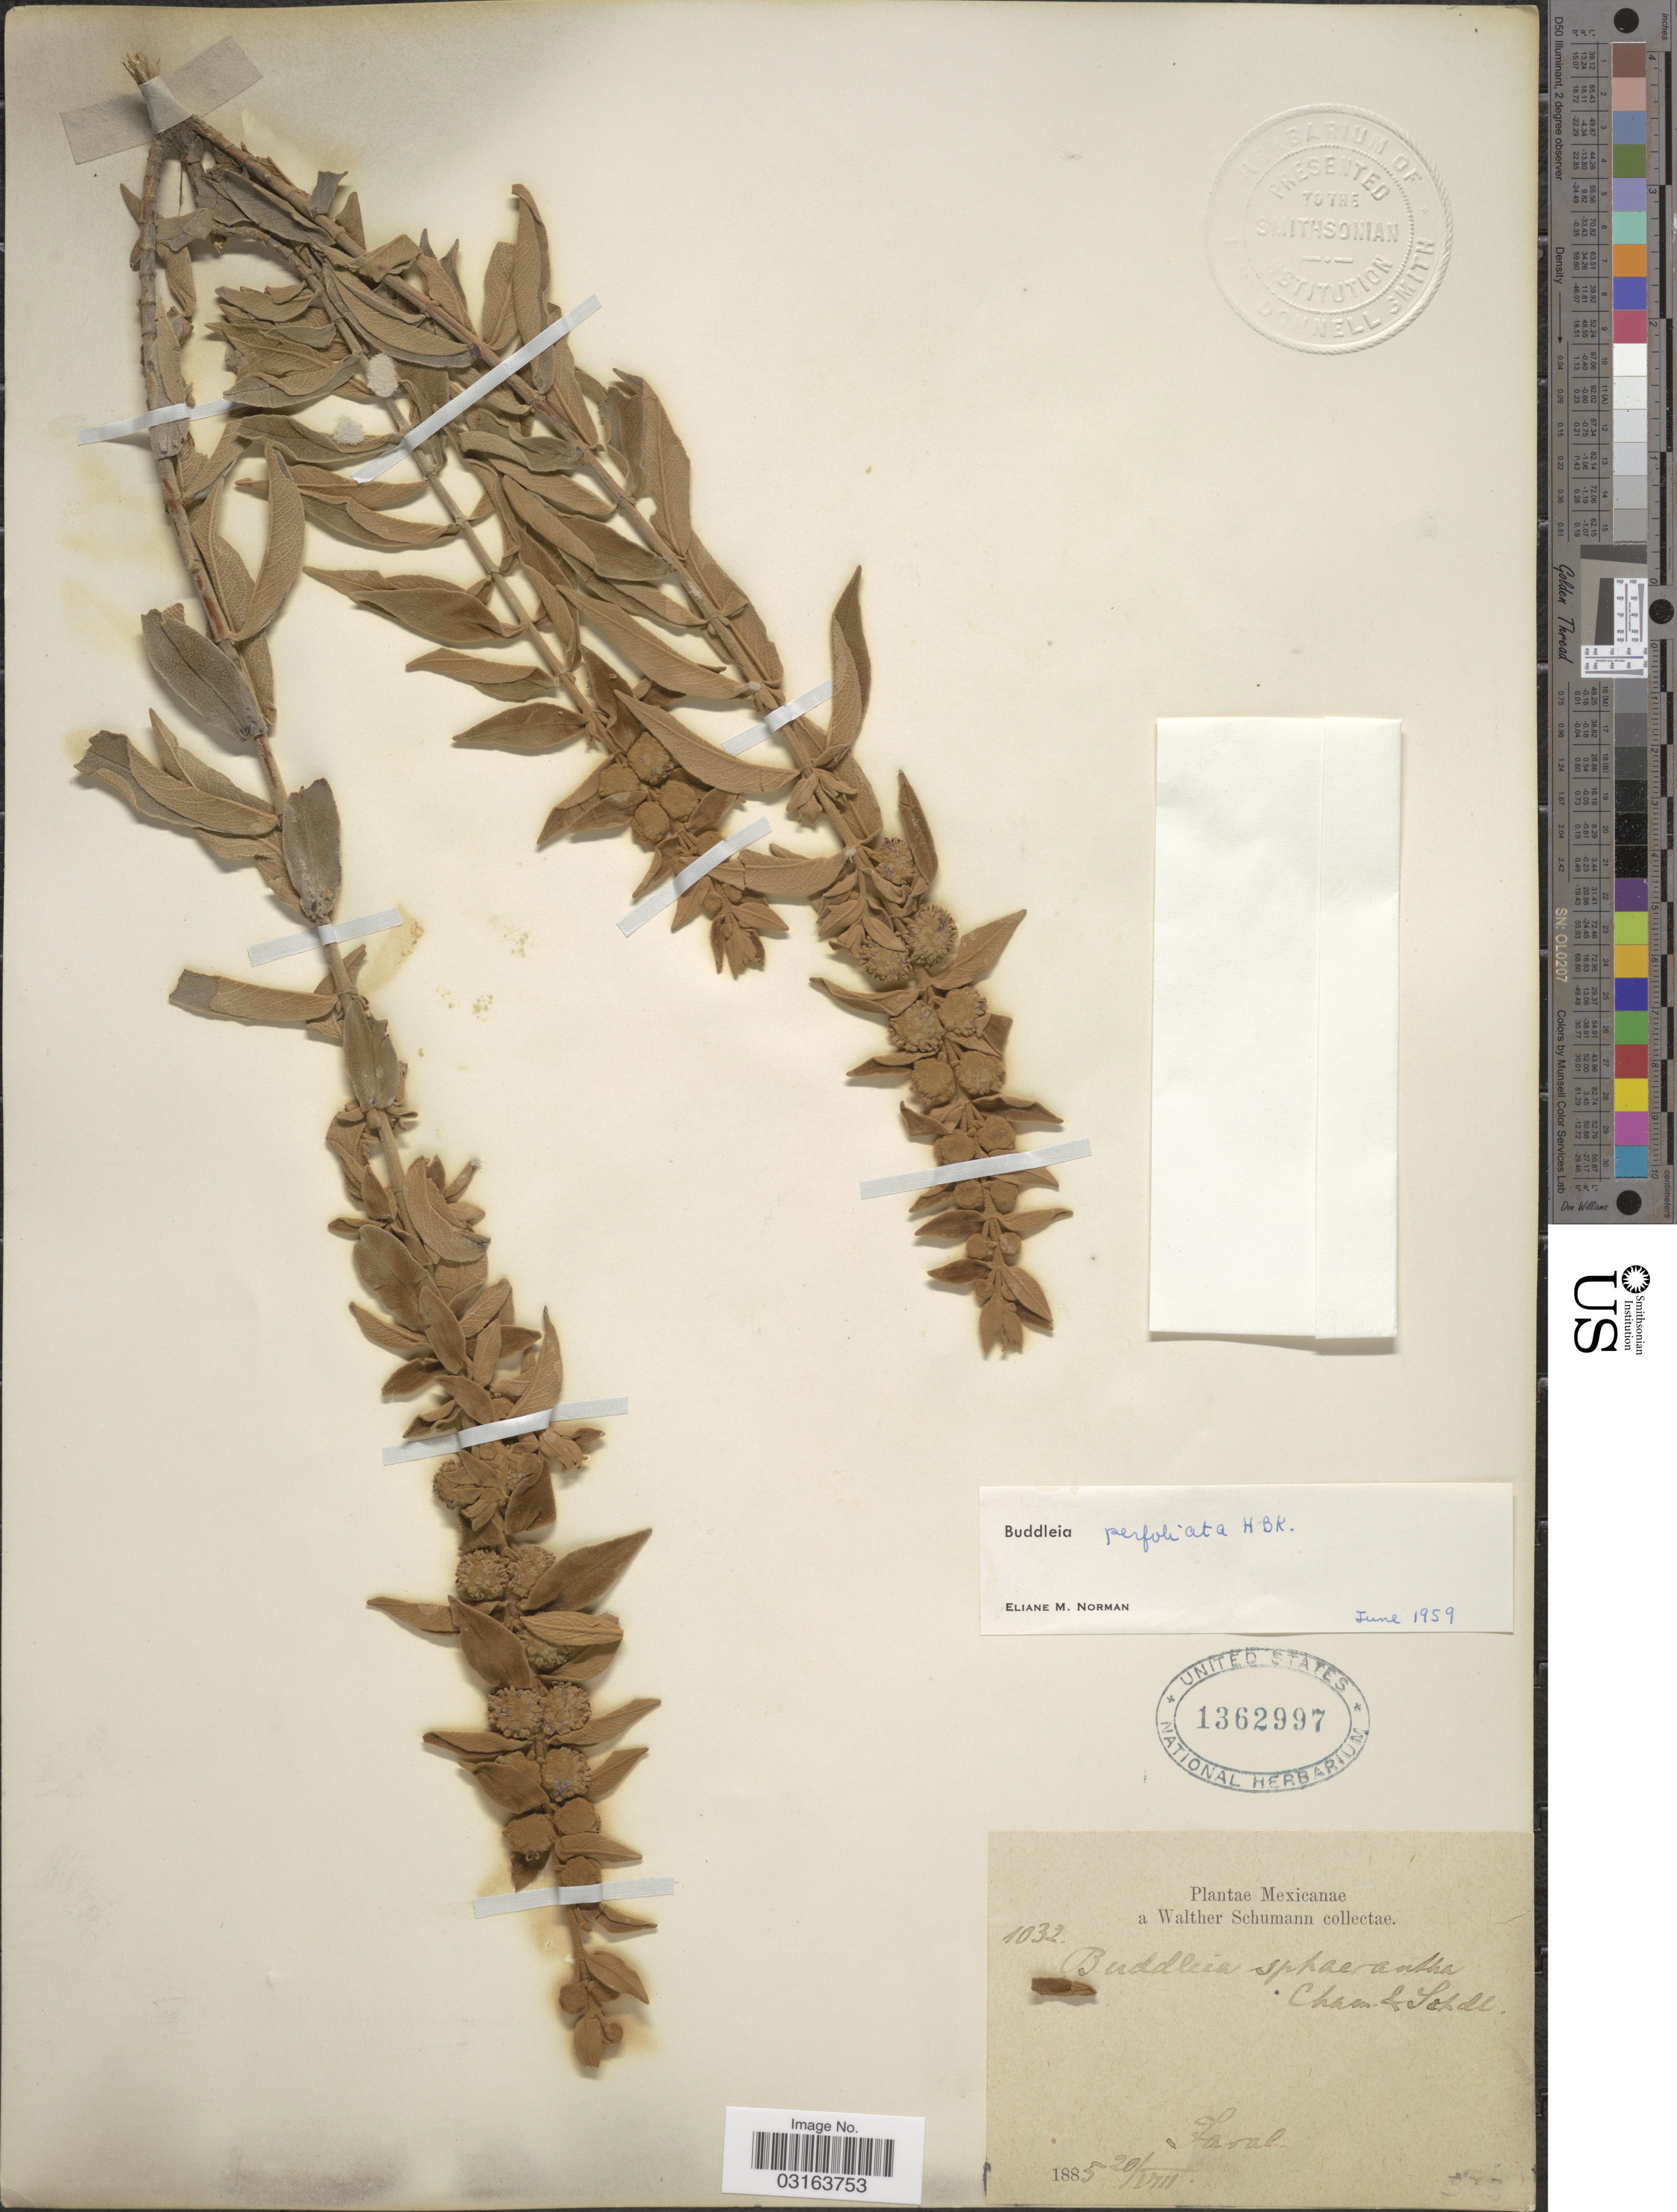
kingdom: Plantae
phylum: Tracheophyta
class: Magnoliopsida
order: Lamiales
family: Scrophulariaceae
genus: Buddleja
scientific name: Buddleja perfoliata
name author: Kunth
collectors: W. Schumann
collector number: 1032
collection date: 1885-08-20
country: Mexico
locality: Taral.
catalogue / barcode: US 1362997